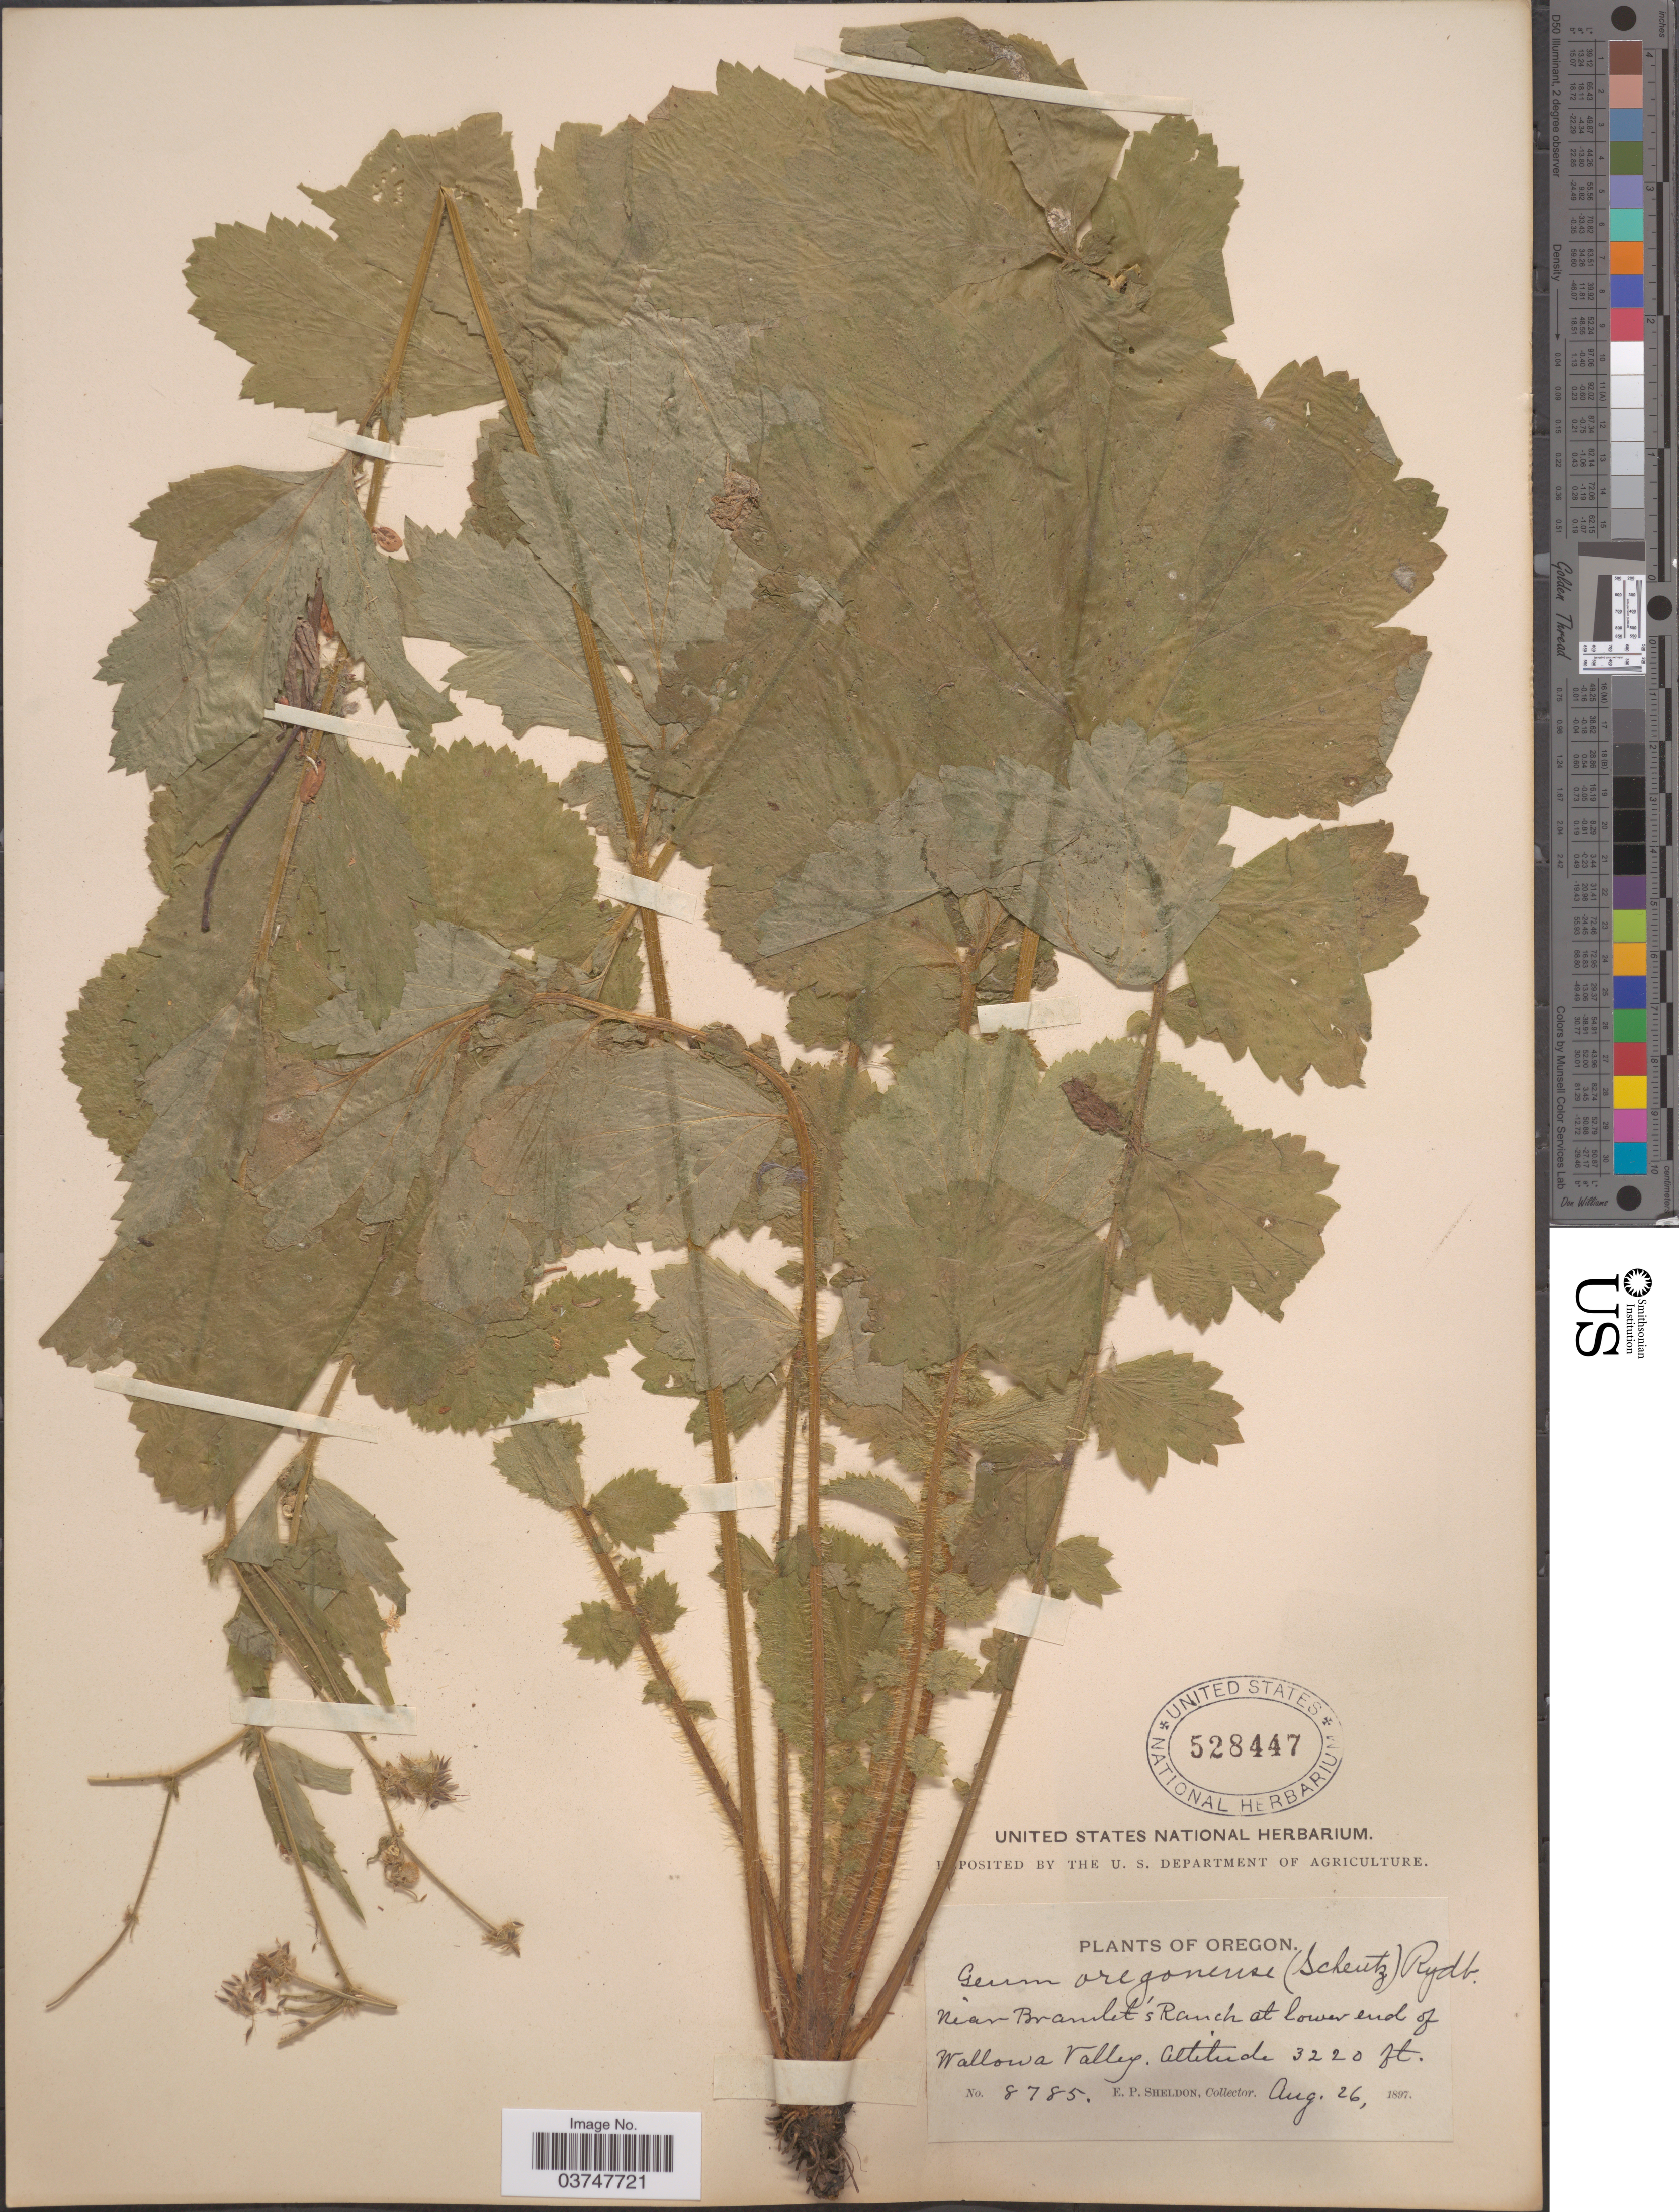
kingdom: Plantae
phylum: Tracheophyta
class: Magnoliopsida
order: Rosales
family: Rosaceae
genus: Geum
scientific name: Geum oregonense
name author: Rydb.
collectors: E. P. Sheldon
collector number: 8785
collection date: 1897-08-26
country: United States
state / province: Oregon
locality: Near Bramlet's Ranch at lower end of Wallowa Valley.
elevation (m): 981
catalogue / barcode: US 528447